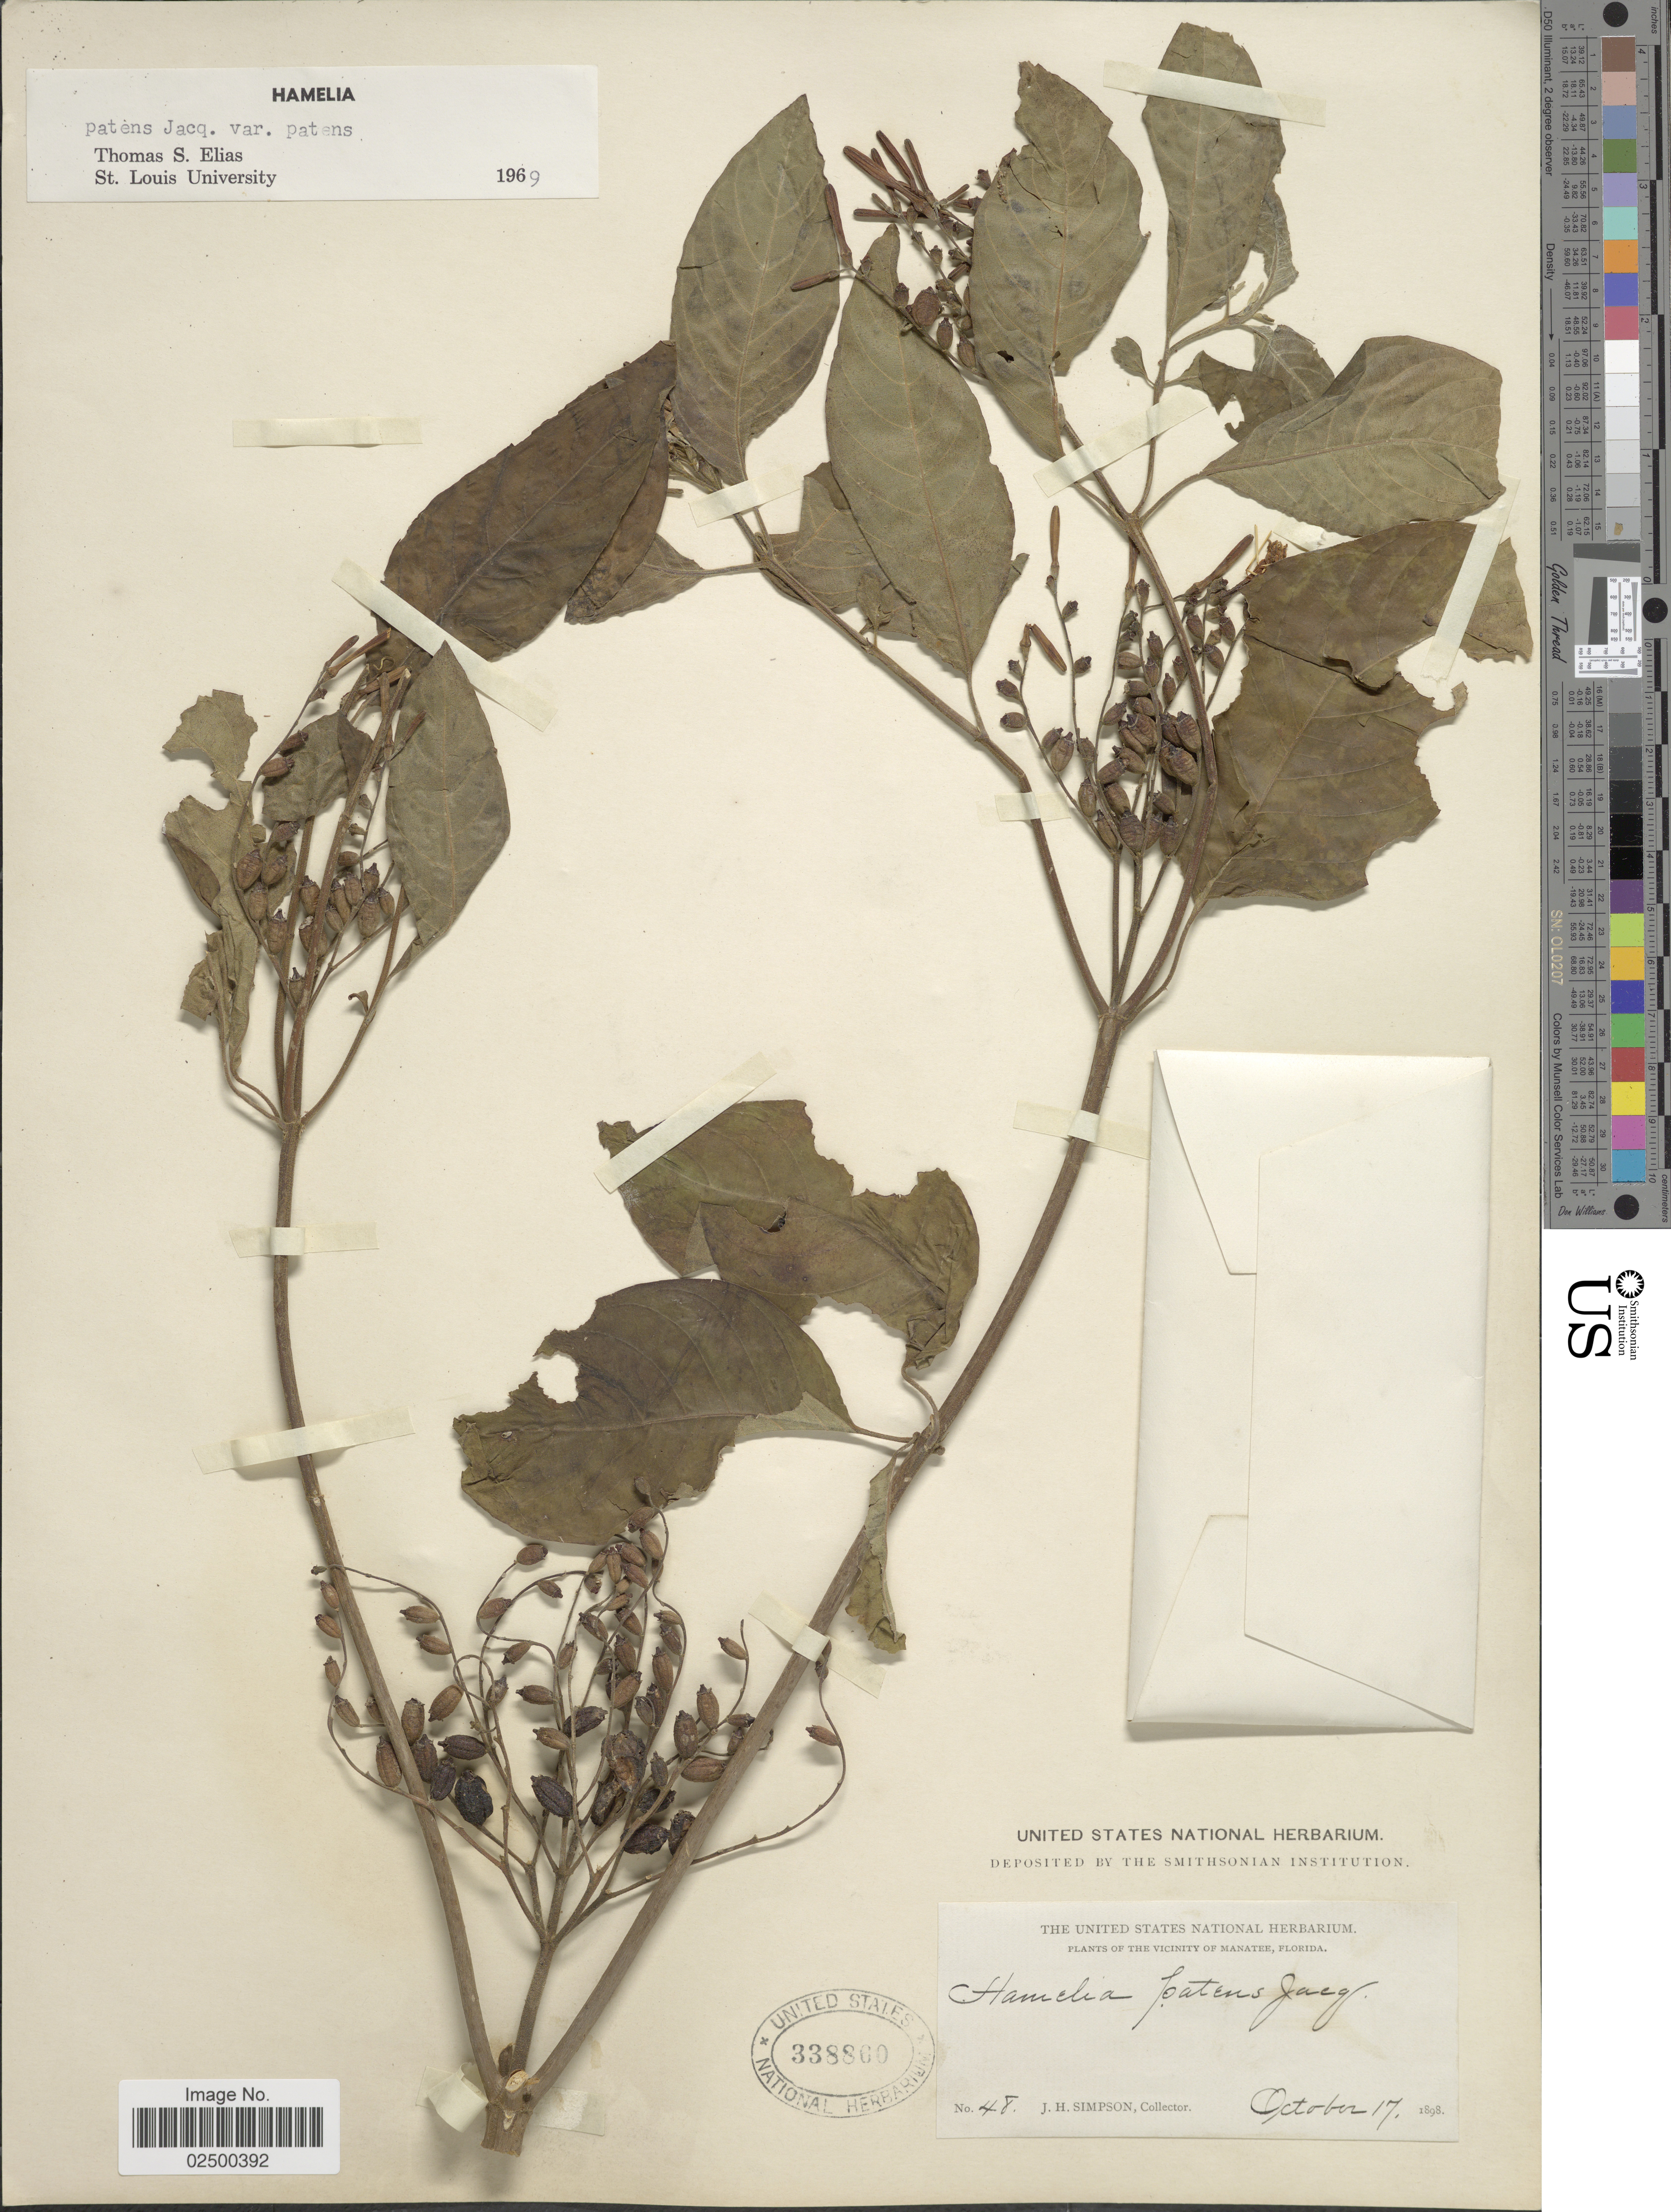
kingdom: Plantae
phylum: Tracheophyta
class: Magnoliopsida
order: Gentianales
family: Rubiaceae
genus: Hamelia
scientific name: Hamelia patens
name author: Jacq.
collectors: J. H. Simpson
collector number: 48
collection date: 1898-10-17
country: United States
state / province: Florida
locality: The Vicinity of Manatee, Florida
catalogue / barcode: US 338860